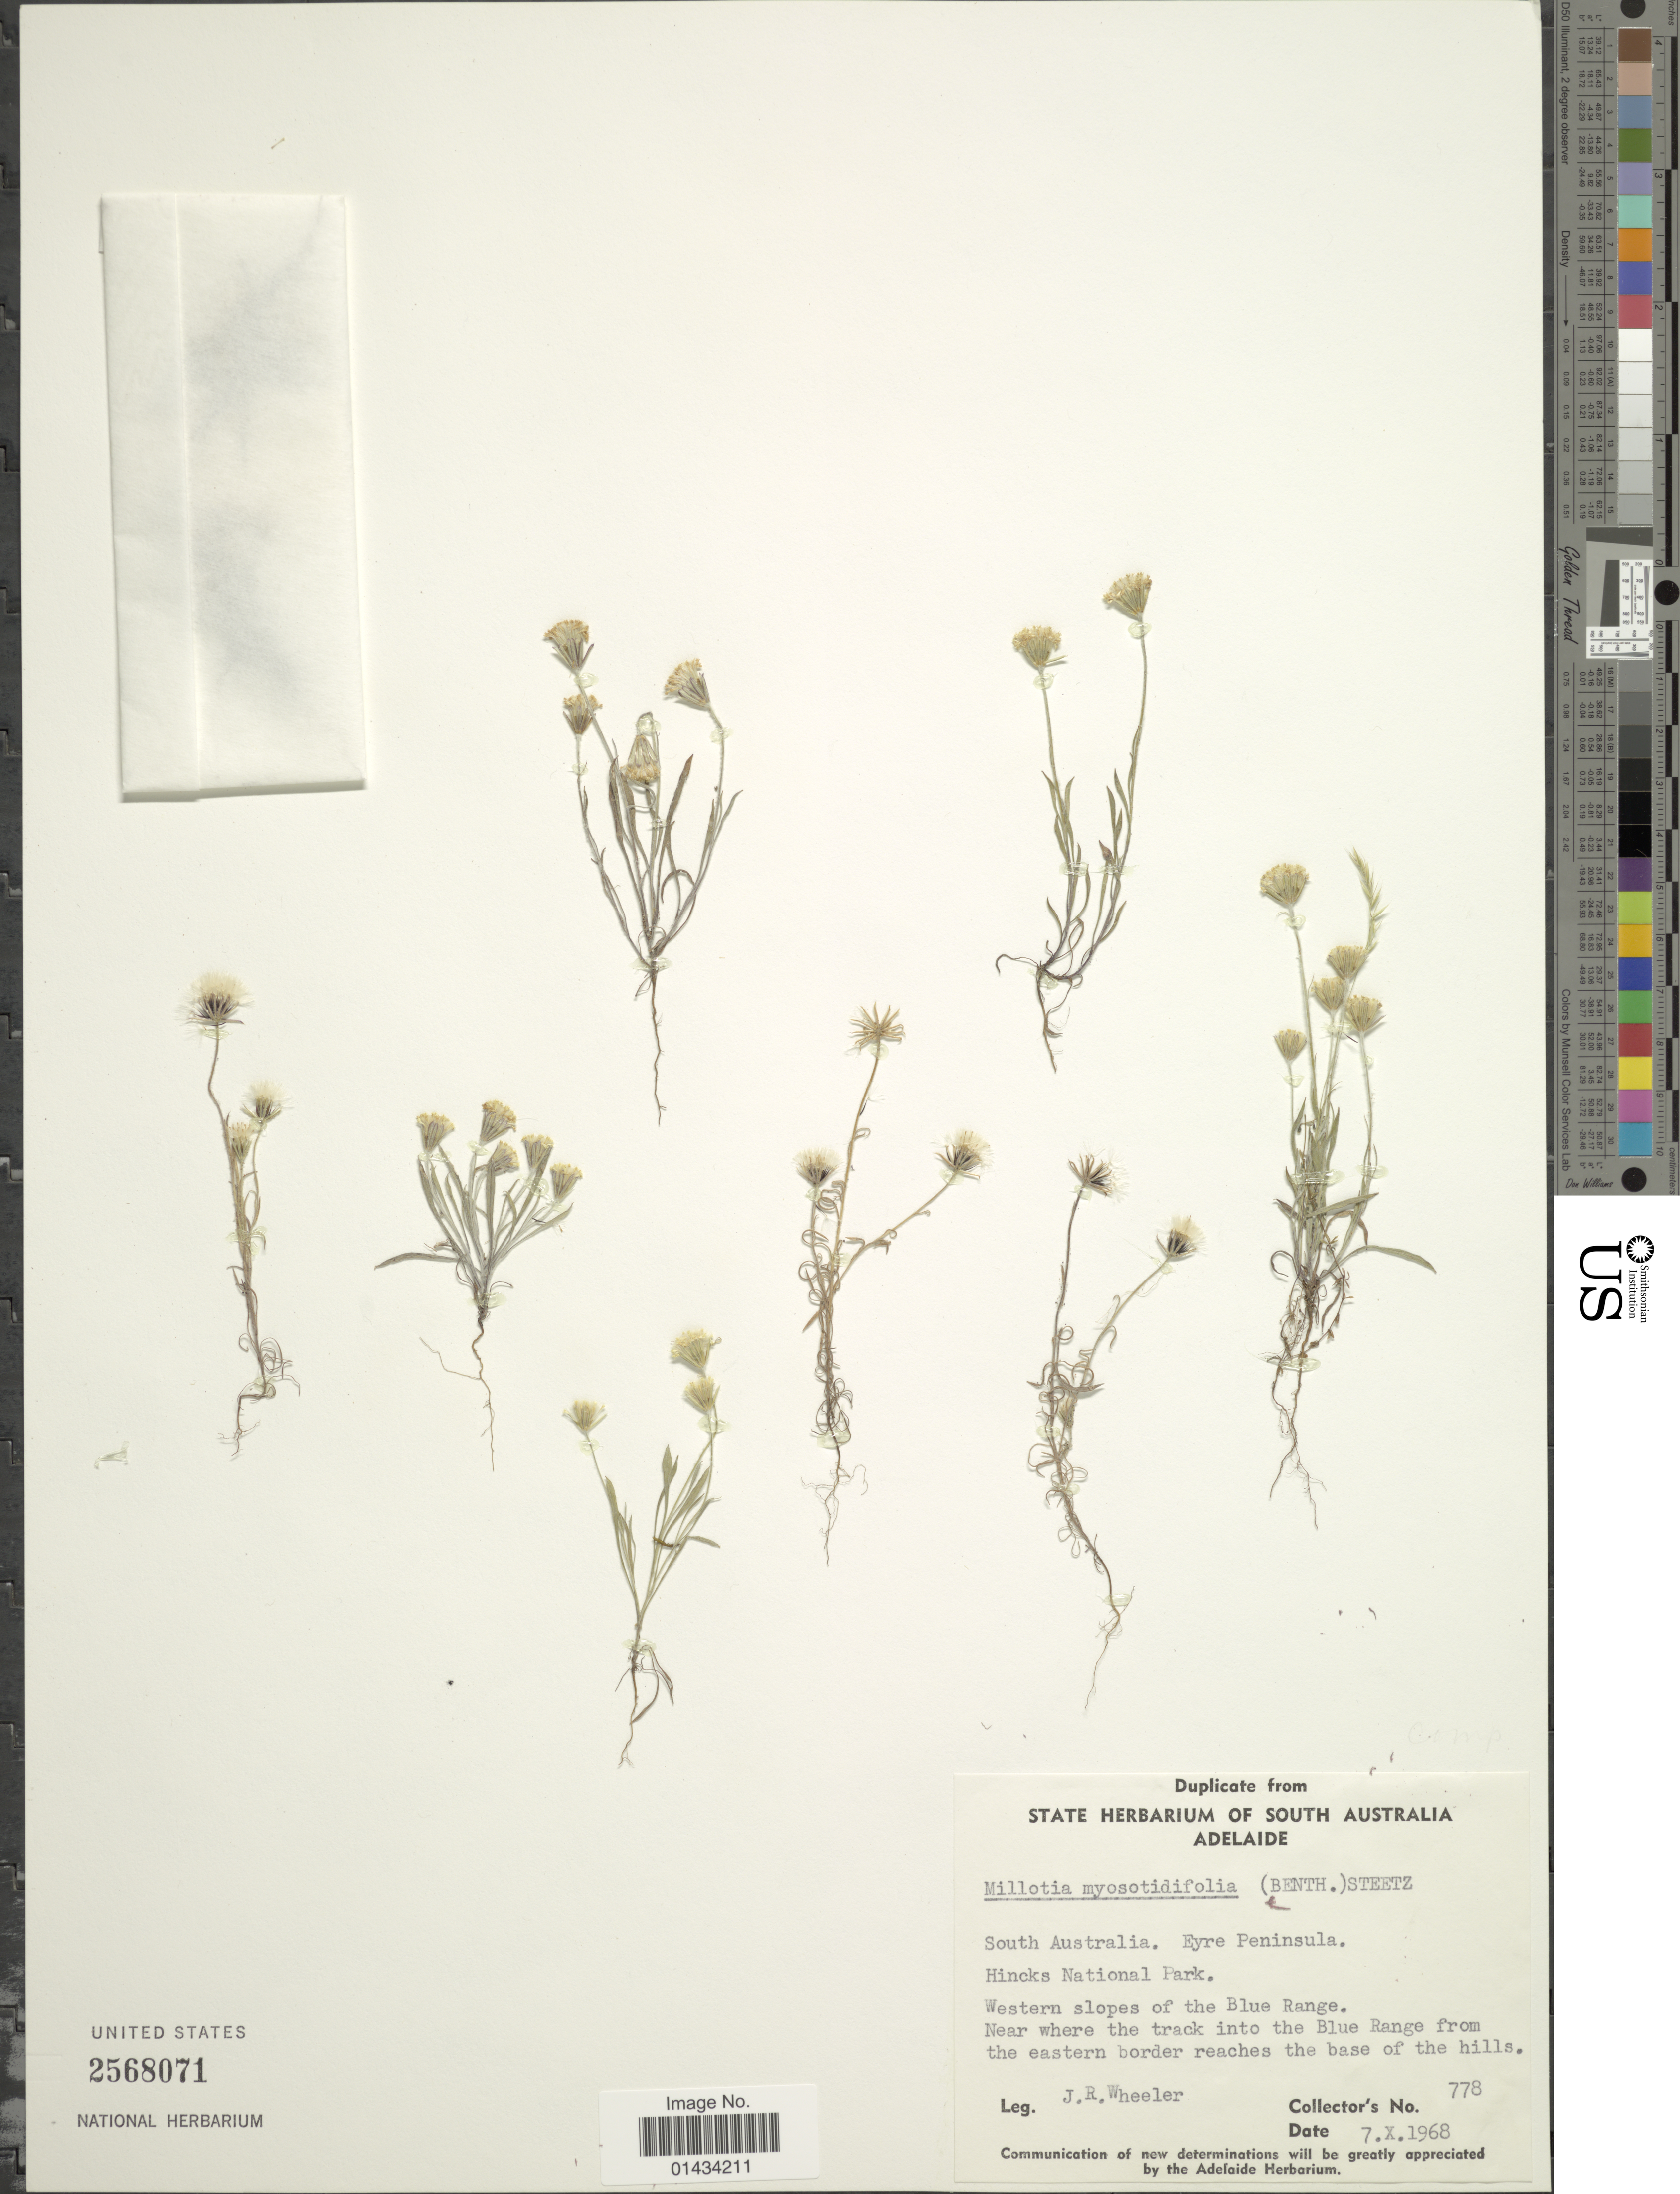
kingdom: Plantae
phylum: Tracheophyta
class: Magnoliopsida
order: Asterales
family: Asteraceae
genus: Millotia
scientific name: Millotia myosotidifolia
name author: (Benth.) Steetz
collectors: J. Wheeler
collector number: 778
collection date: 1968-10-07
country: Australia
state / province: South Australia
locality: Eyre Peninsula, Hincks National Park, western slopes of the Blue Range, near where the track into the Blue Range from the eastern border reaches the base of the hills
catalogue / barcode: US 2568071